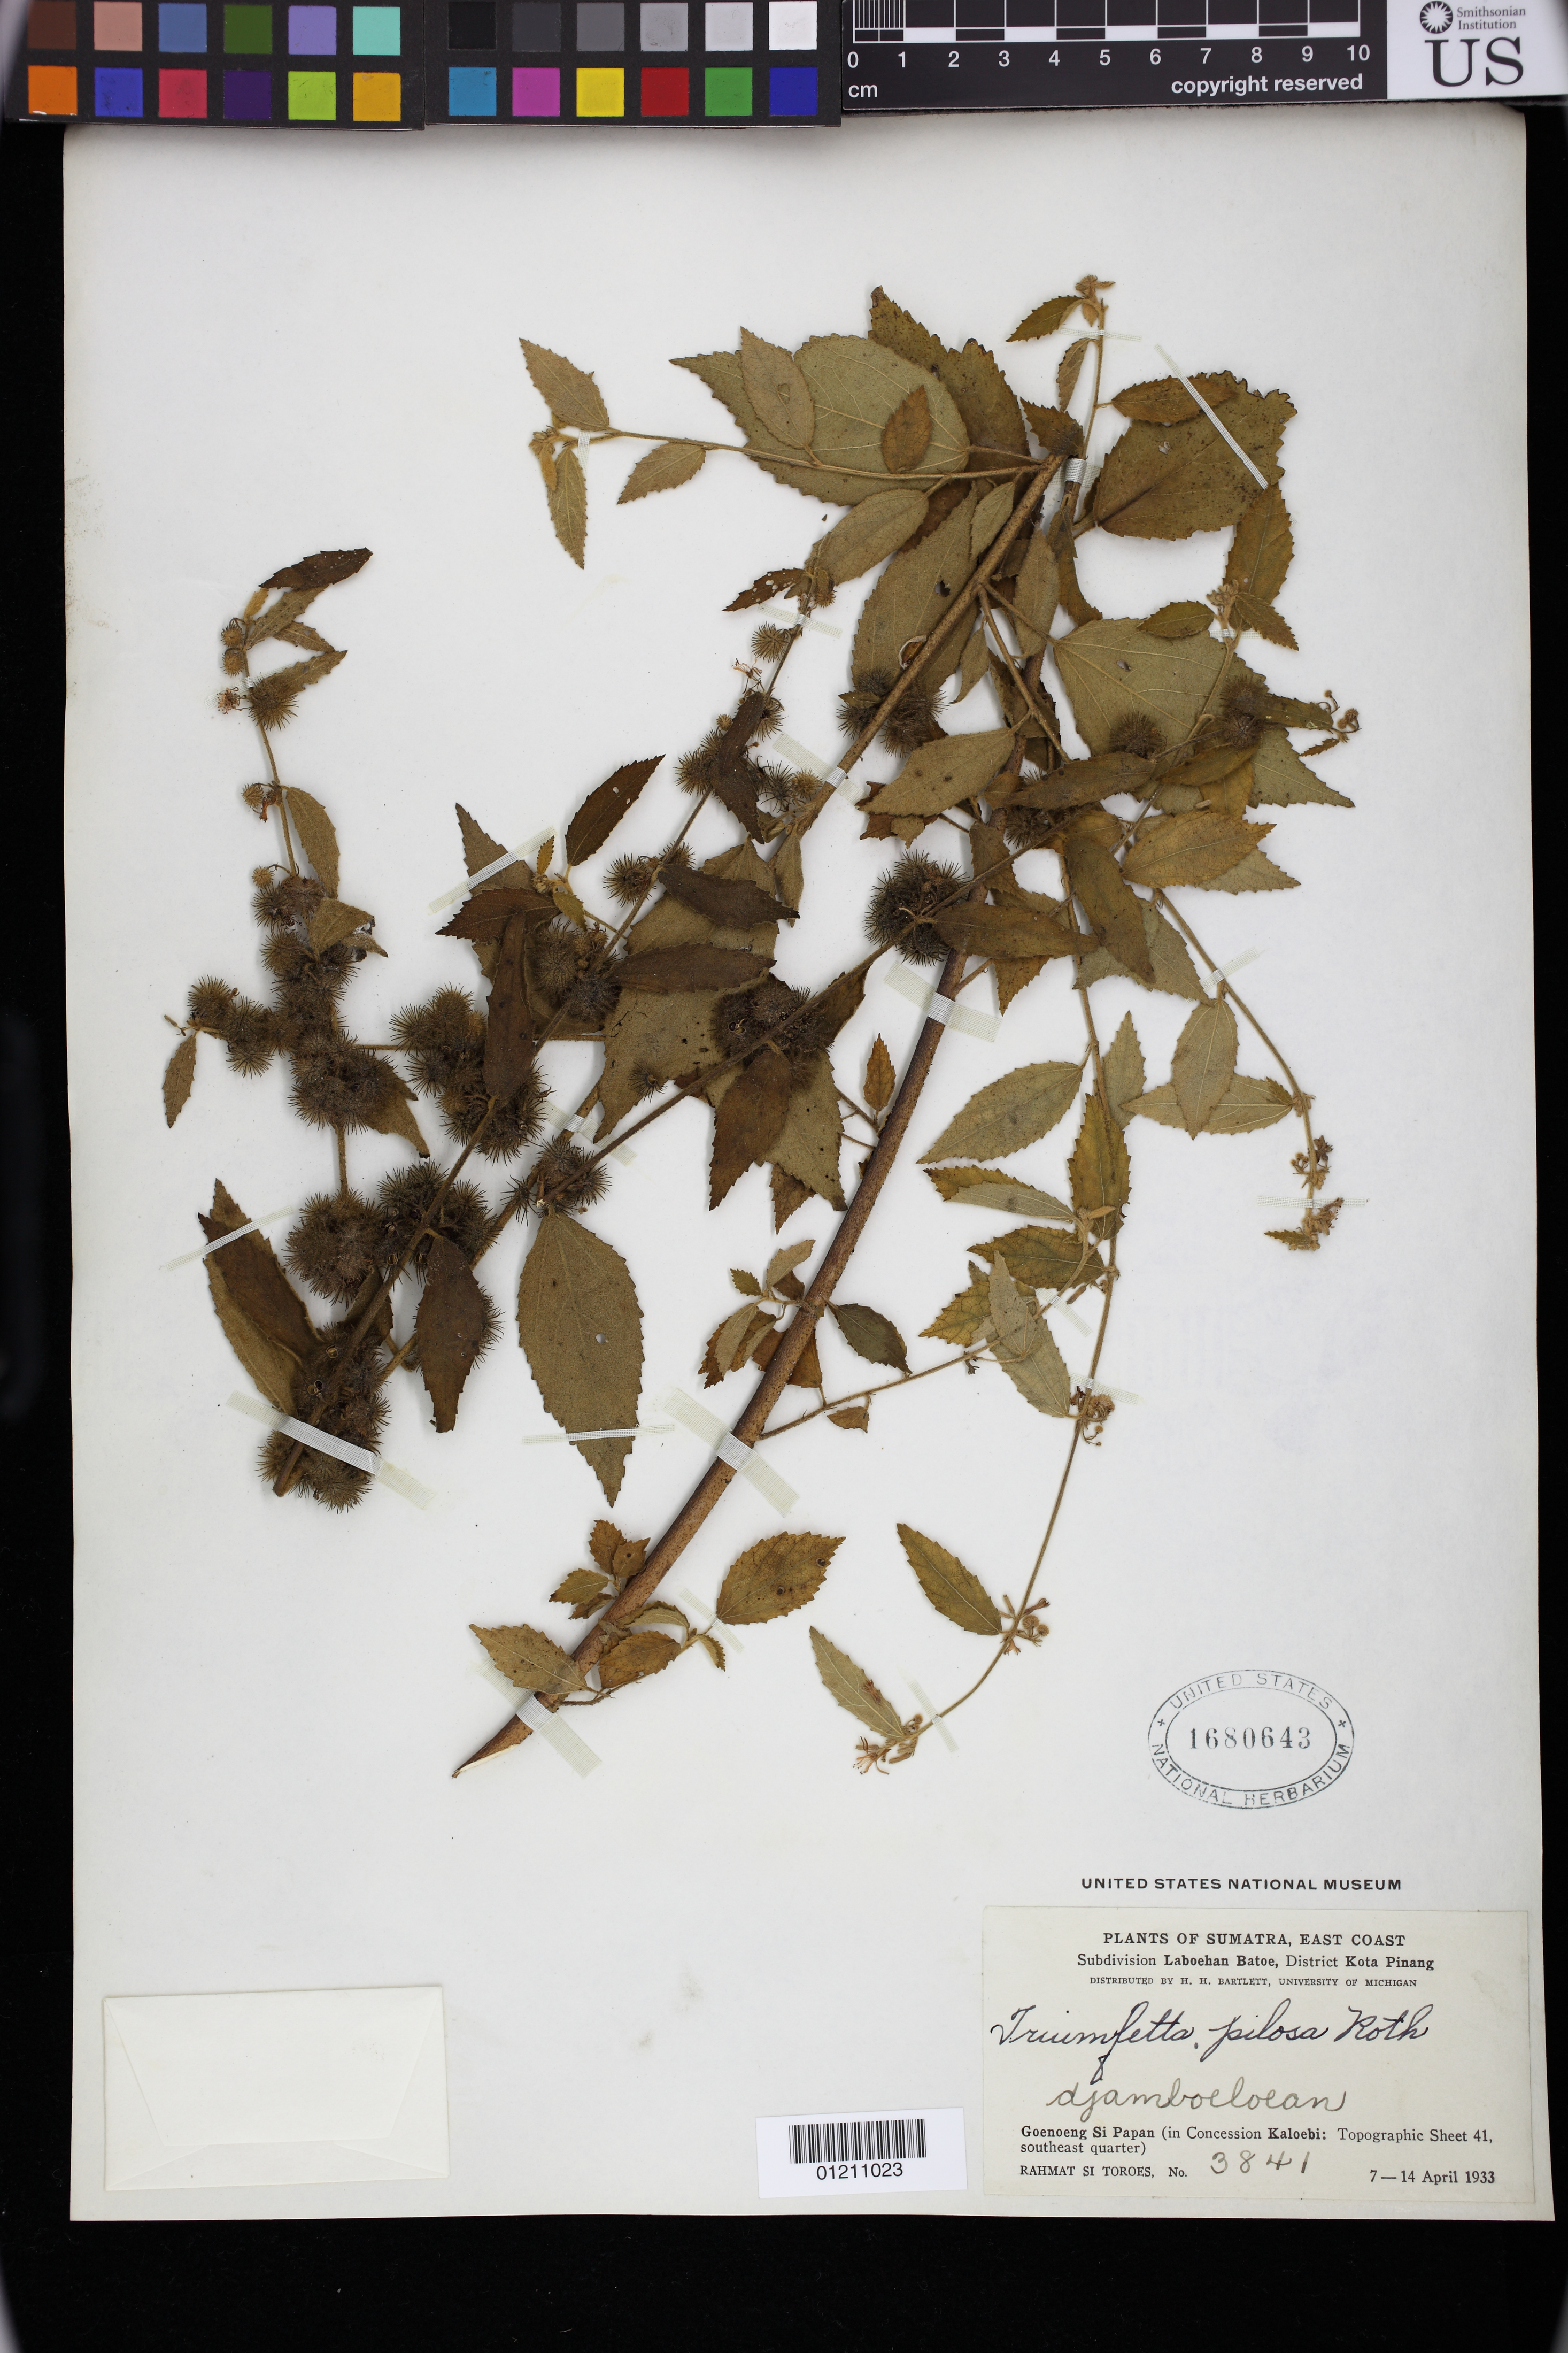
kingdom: Plantae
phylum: Tracheophyta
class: Magnoliopsida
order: Malvales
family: Malvaceae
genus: Triumfetta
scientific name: Triumfetta pilosa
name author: Roth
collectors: Rahmat Si Boeea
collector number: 3841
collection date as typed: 07 Apr 1933 or 04 Jul 1933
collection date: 1933-04-07 or 1933-07-04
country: Indonesia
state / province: Sumatra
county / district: Sumatera Utara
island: Sumatra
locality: Sumatra, East Coast: Subdivision Laboehan Batoe, District Kota Pinang. Goenoeng Si Papan (in Concession Kaloebi: Topographic Sheet 41, southeast quarter)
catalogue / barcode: US 1680643